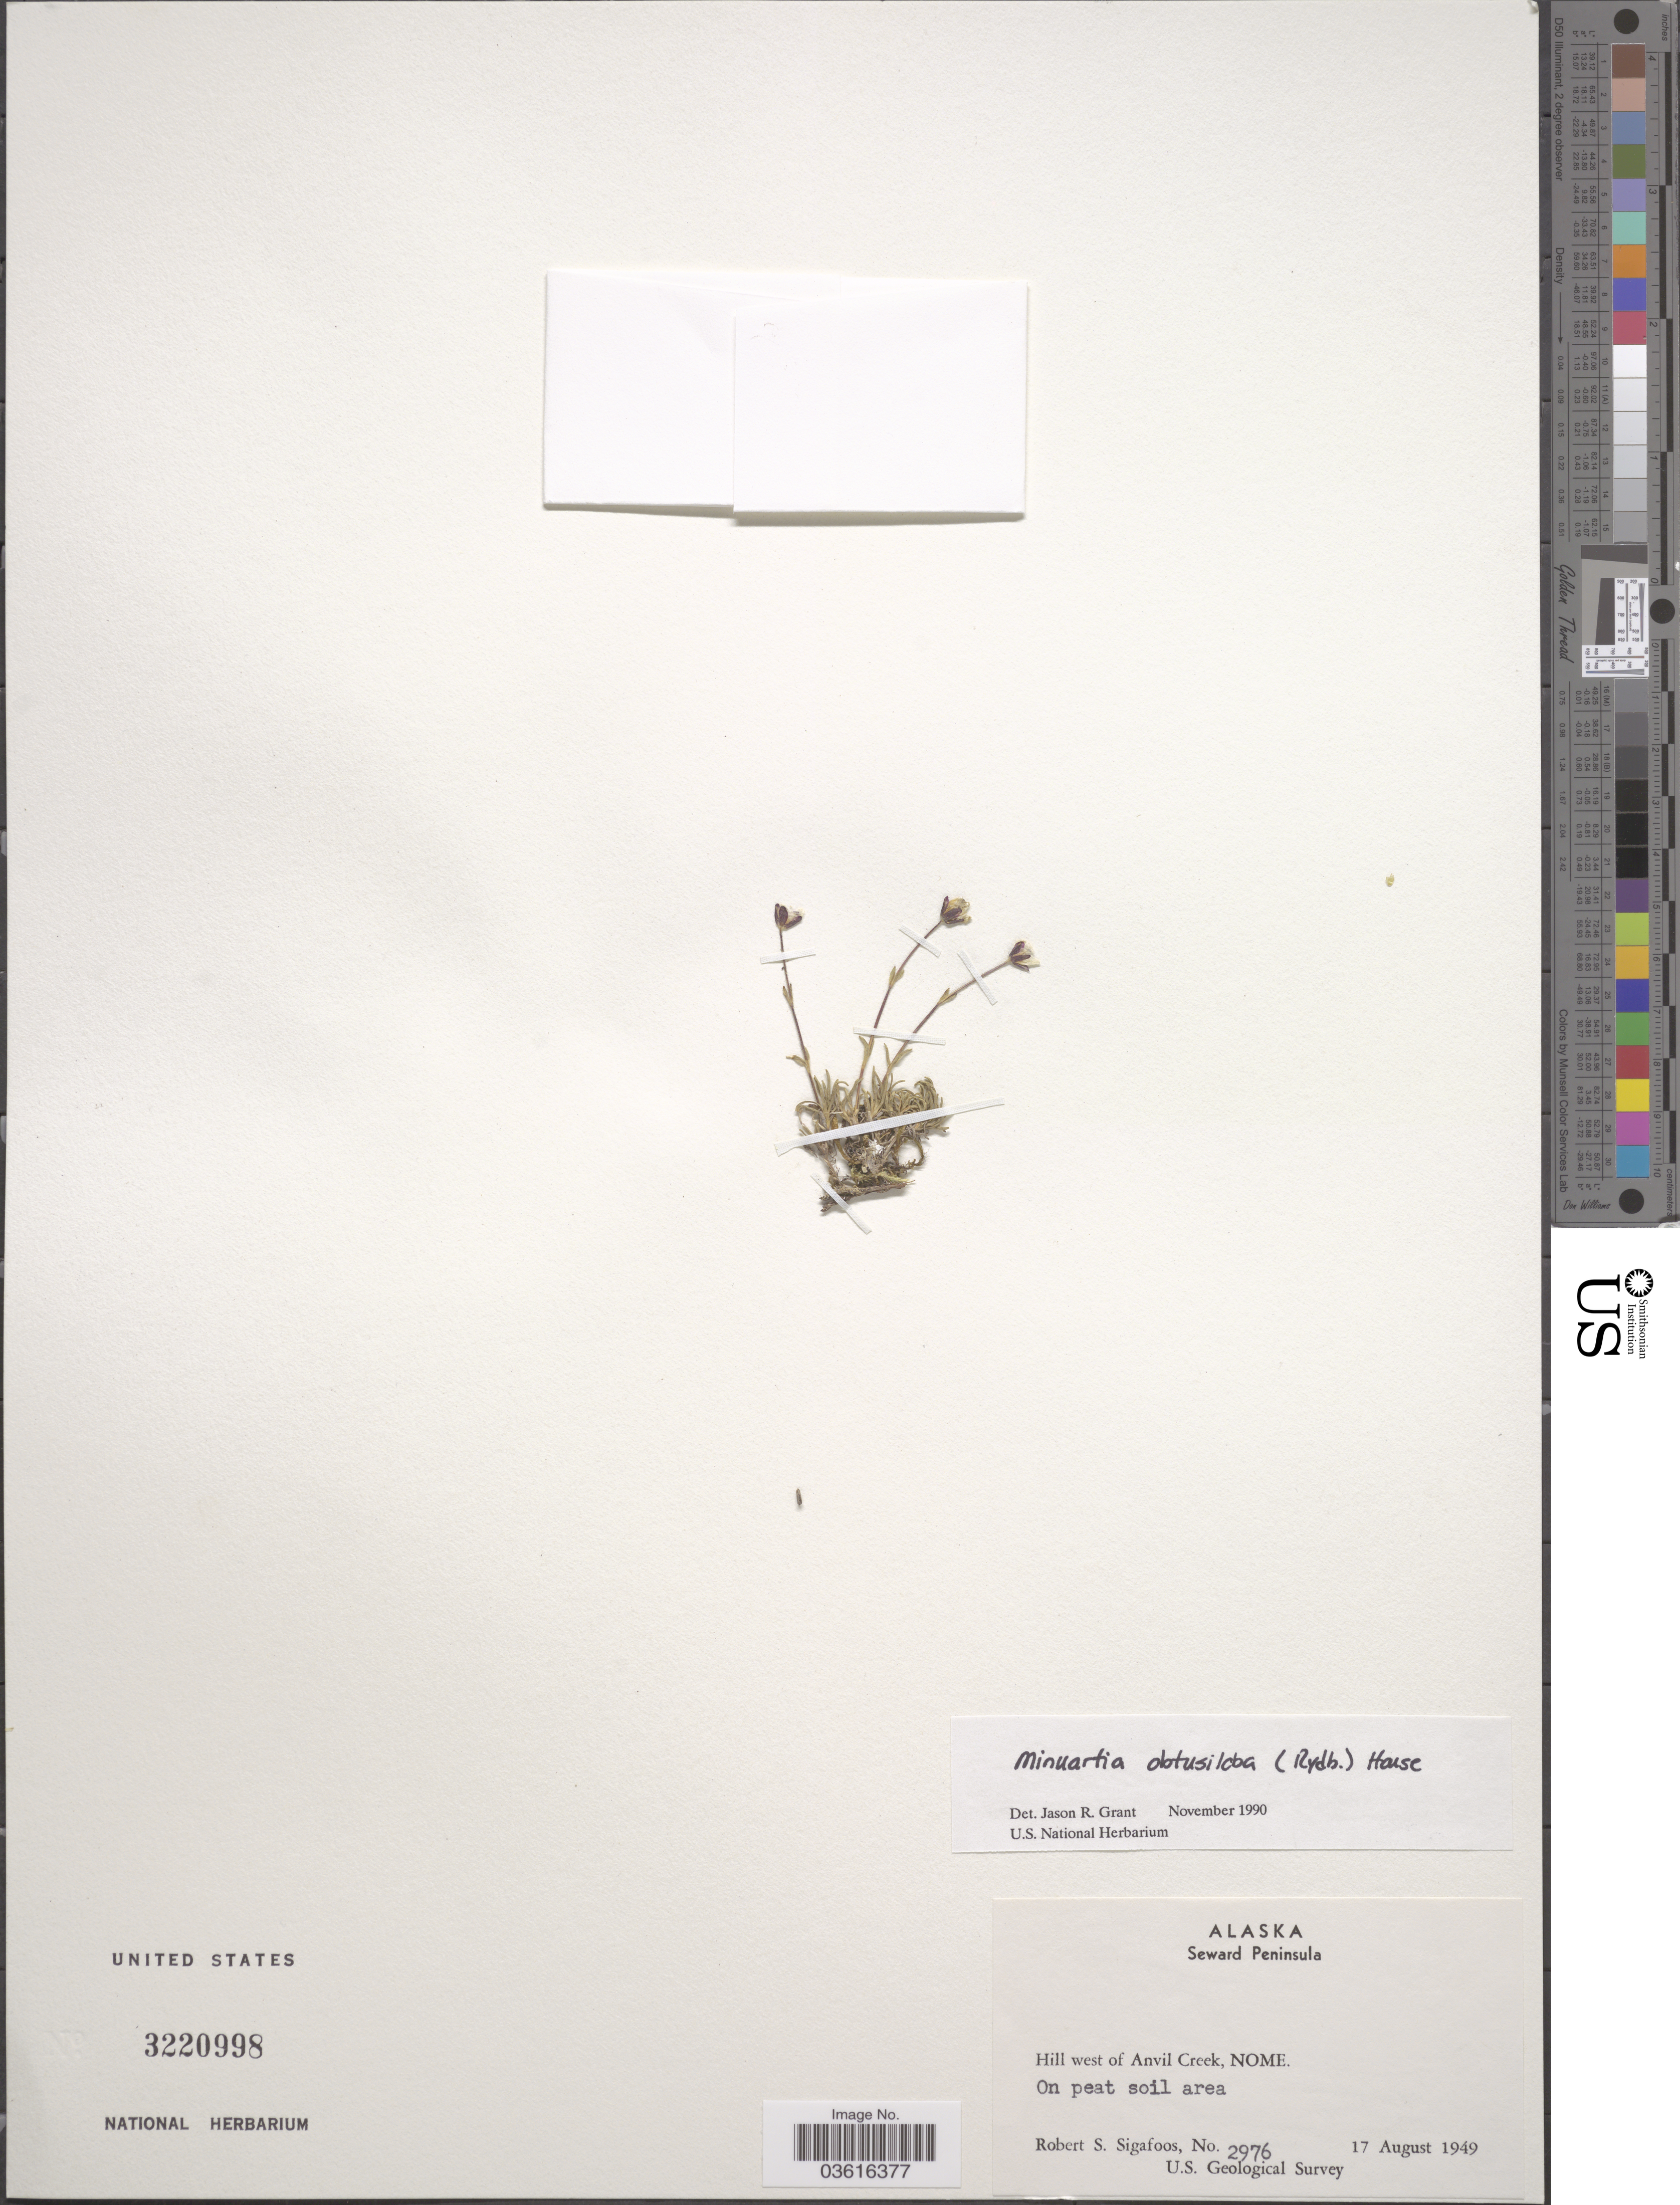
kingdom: Plantae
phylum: Tracheophyta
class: Magnoliopsida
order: Caryophyllales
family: Caryophyllaceae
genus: Cherleria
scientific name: Cherleria arctica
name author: (Steven ex Ser.) A.J. Moore & Dillenb.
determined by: Strong, M. T., (US), Smithsonian Institution - National Museum of Natural History (UNITED STATES)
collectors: R. Sigafoos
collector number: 2976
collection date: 1949-08-17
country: United States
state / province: Alaska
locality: Seward Peninsula. Hill west of Anvil Creek, Nome.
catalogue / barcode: US 3220998